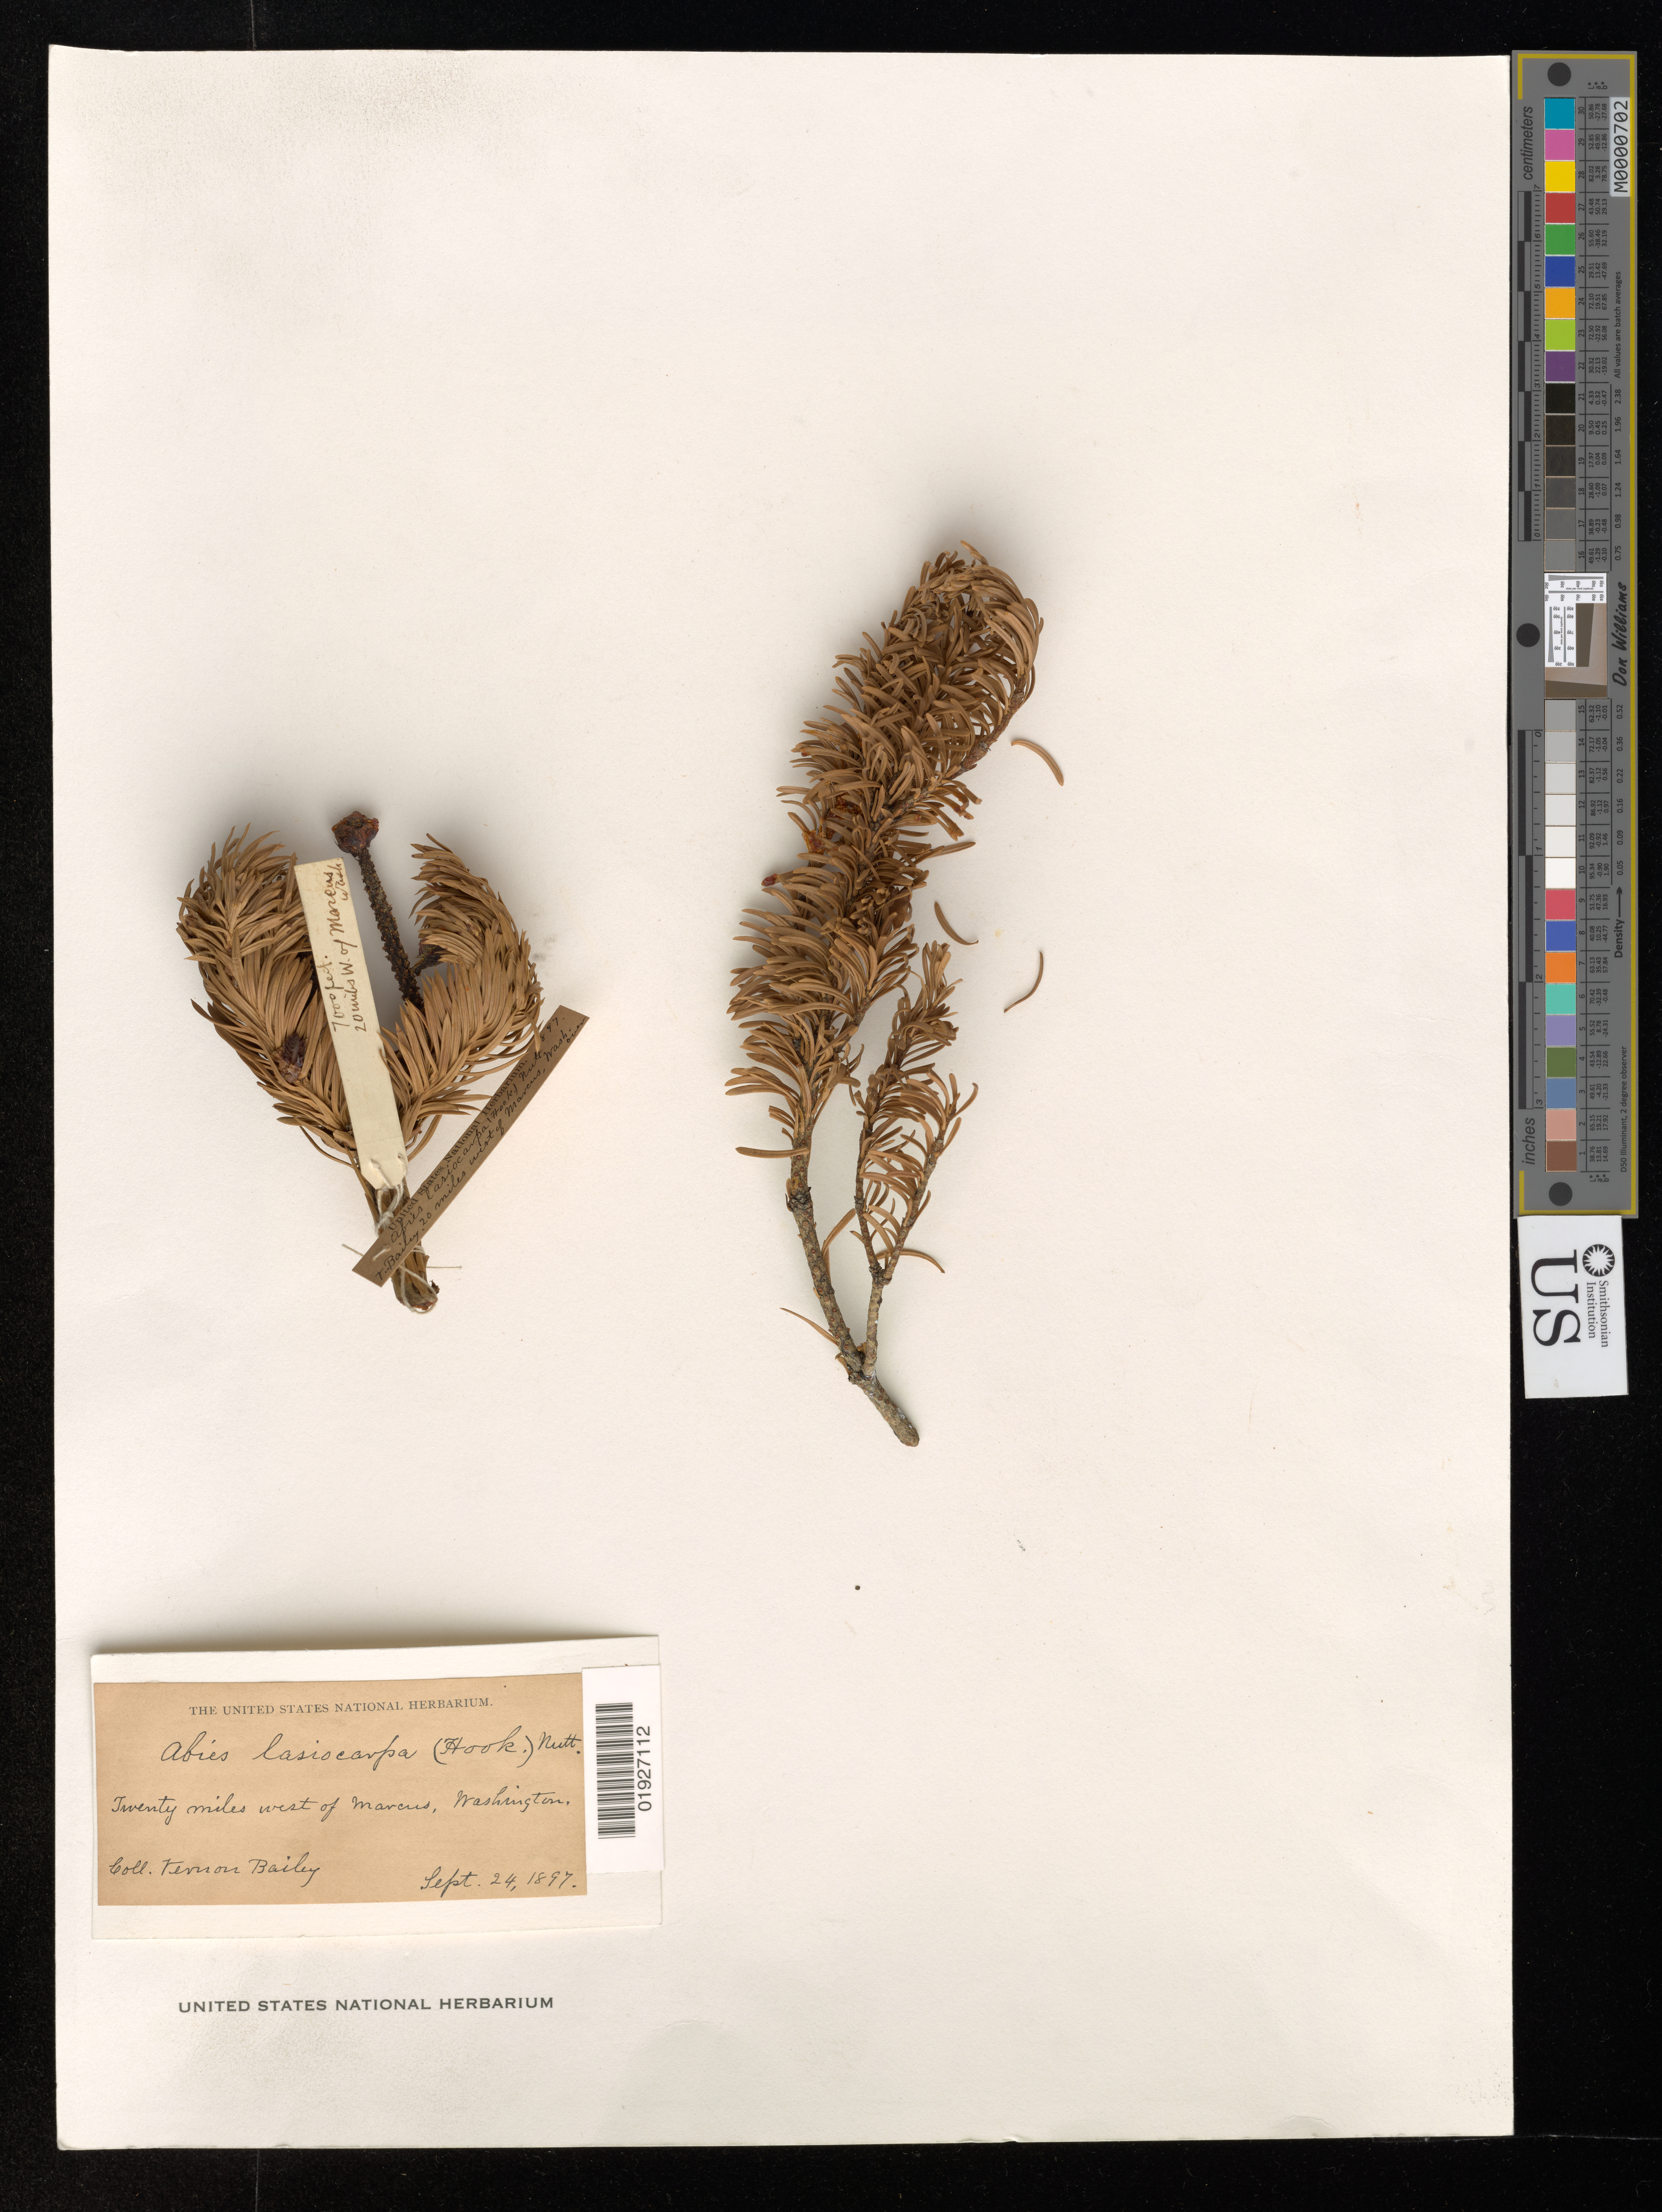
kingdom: Plantae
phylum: Tracheophyta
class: Pinopsida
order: Pinales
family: Pinaceae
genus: Abies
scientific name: Abies lasiocarpa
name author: (Hook.) Nutt.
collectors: V. O. Bailey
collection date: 1897-09-24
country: United States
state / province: Washington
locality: Twenty miles west of Marcus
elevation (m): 2134